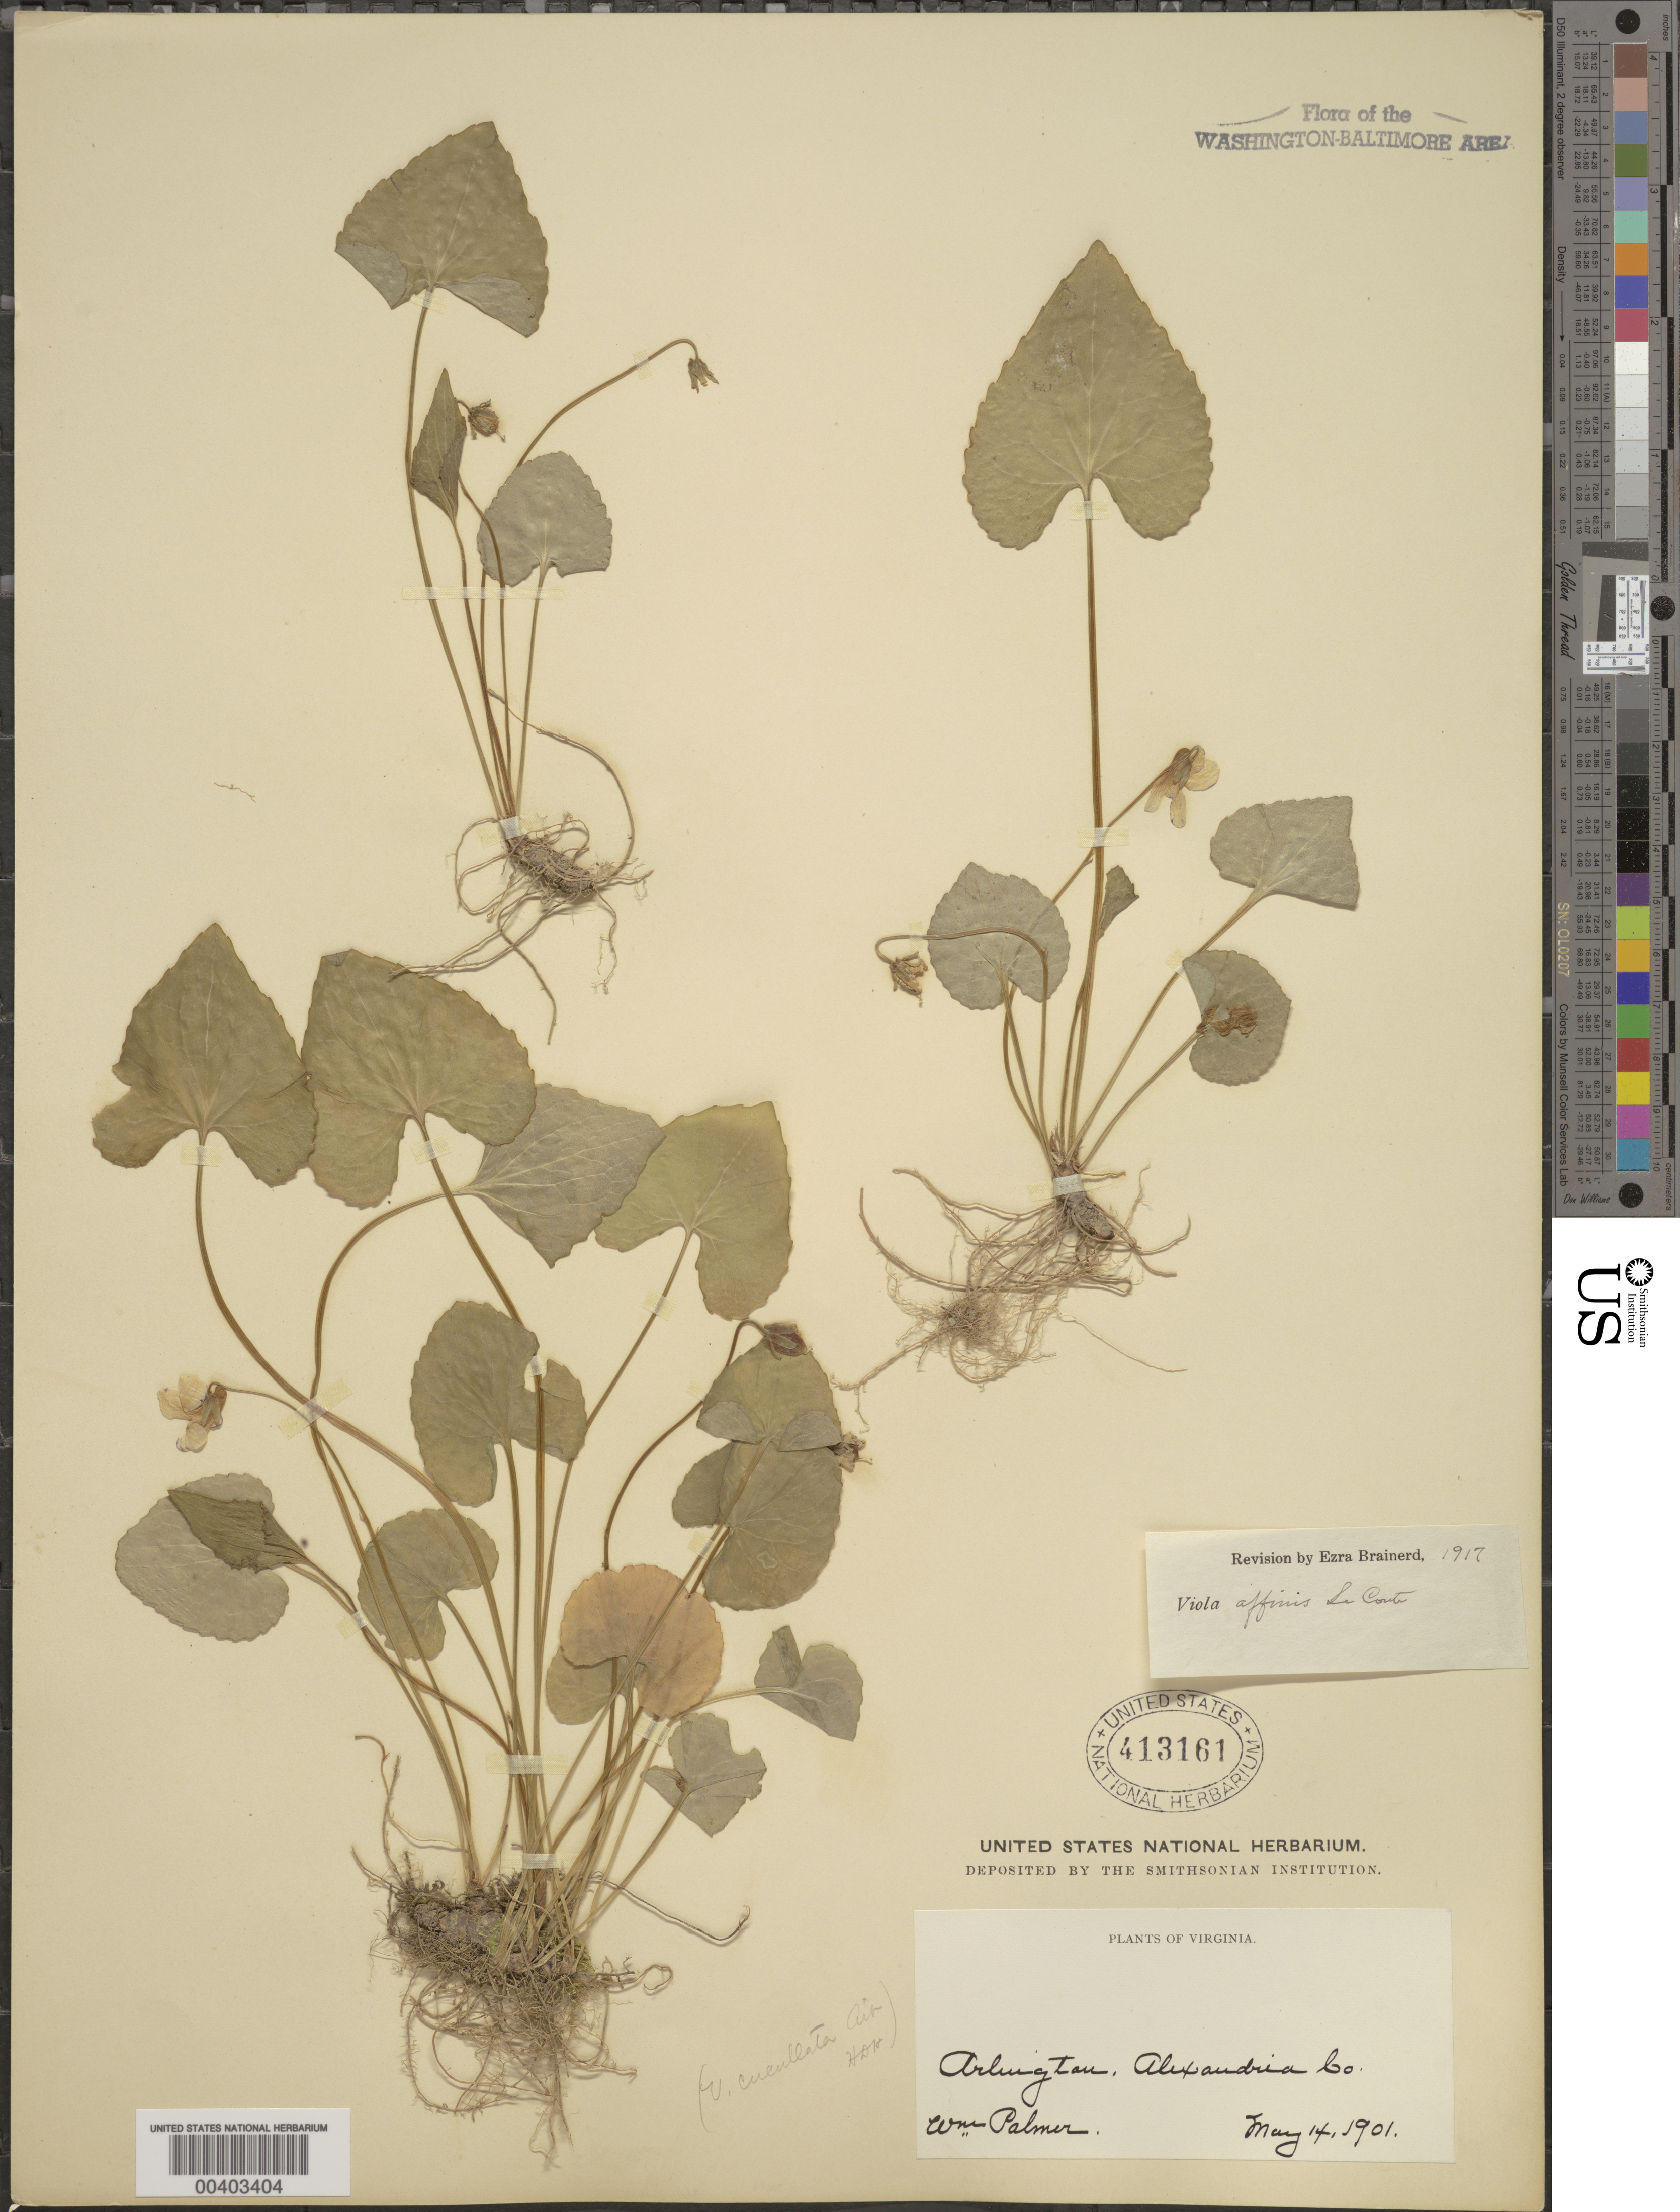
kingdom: Plantae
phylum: Tracheophyta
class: Magnoliopsida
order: Malpighiales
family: Violaceae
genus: Viola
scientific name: Viola sororia var. affinis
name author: (LeConte) McKinney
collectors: W. Palmer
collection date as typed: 14 May 1901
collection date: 1901-05-14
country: United States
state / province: Virginia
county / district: Arlington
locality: Arlington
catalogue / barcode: US 413161